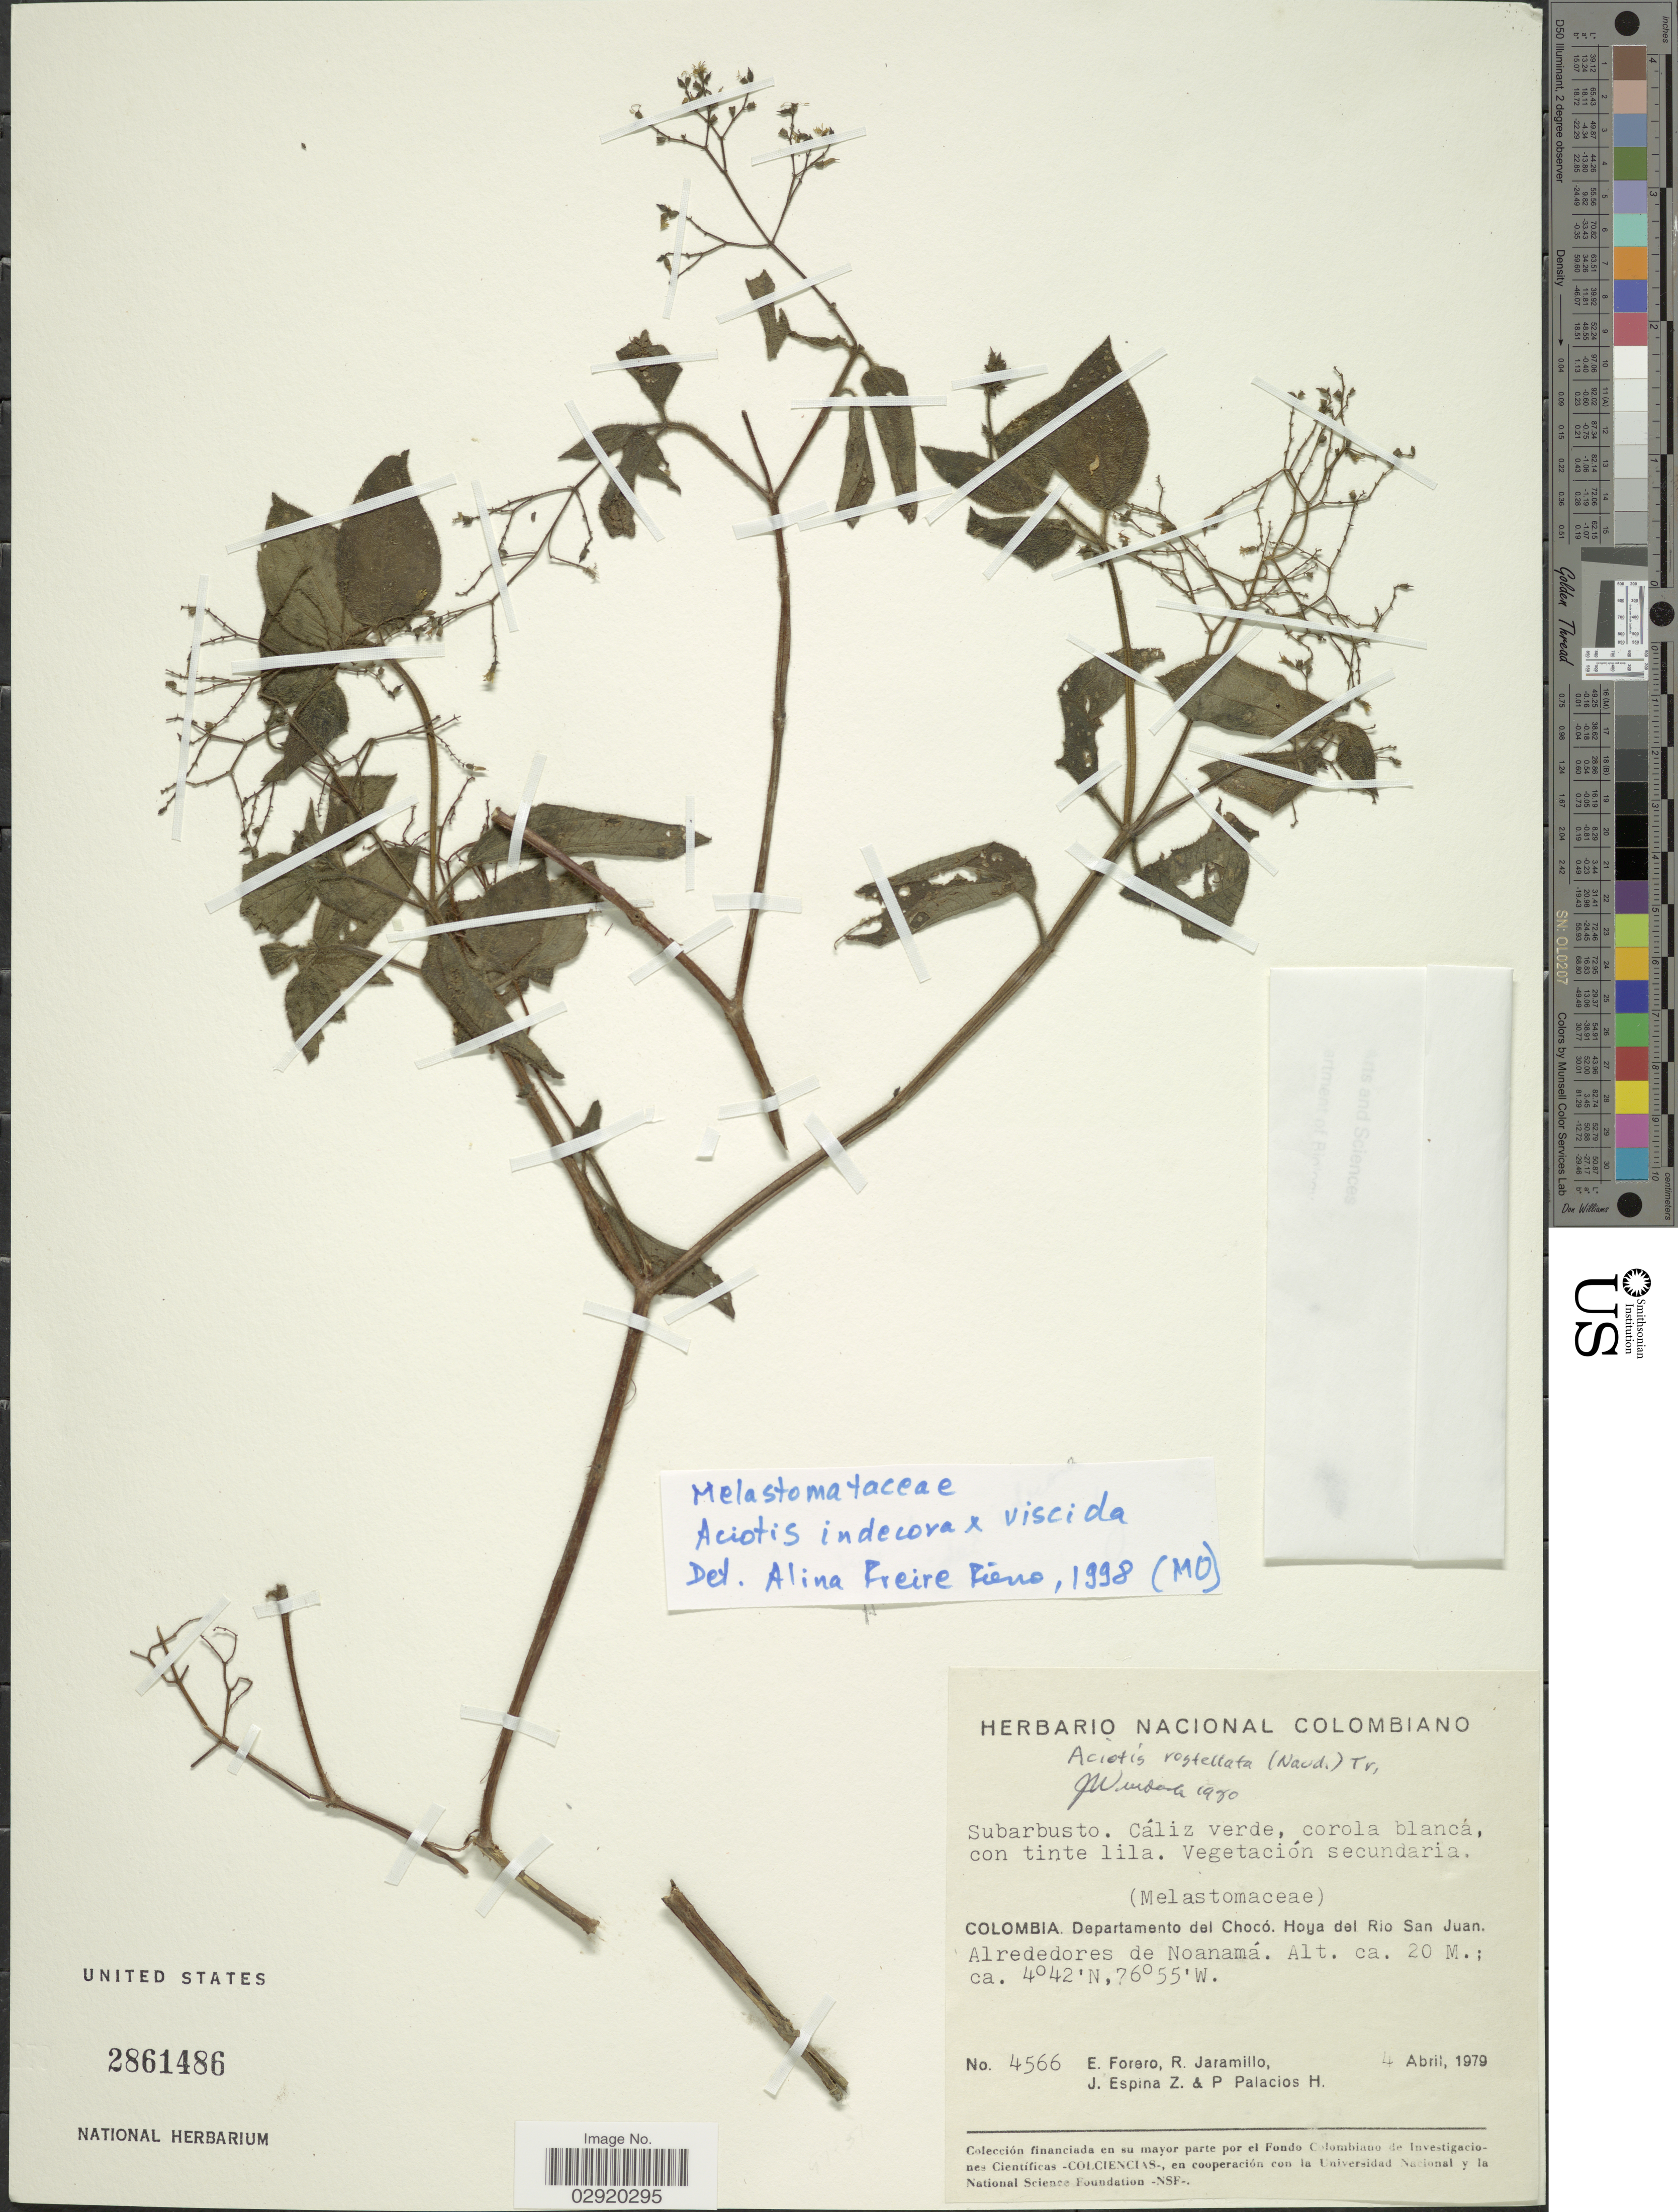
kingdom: Plantae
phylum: Tracheophyta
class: Magnoliopsida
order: Myrtales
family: Melastomataceae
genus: Aciotis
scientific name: Aciotis indecora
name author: (Bonpl.) Triana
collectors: E. Forero, R. Jaramillo, J. Espina Z. & P. Palacios H.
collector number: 4566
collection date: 1979-04-04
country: Colombia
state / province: Chocó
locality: Departamento del Chocó. Hoya del Rio San Juan. Alrededores de Noanamá.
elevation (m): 20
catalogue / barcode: US 2861486